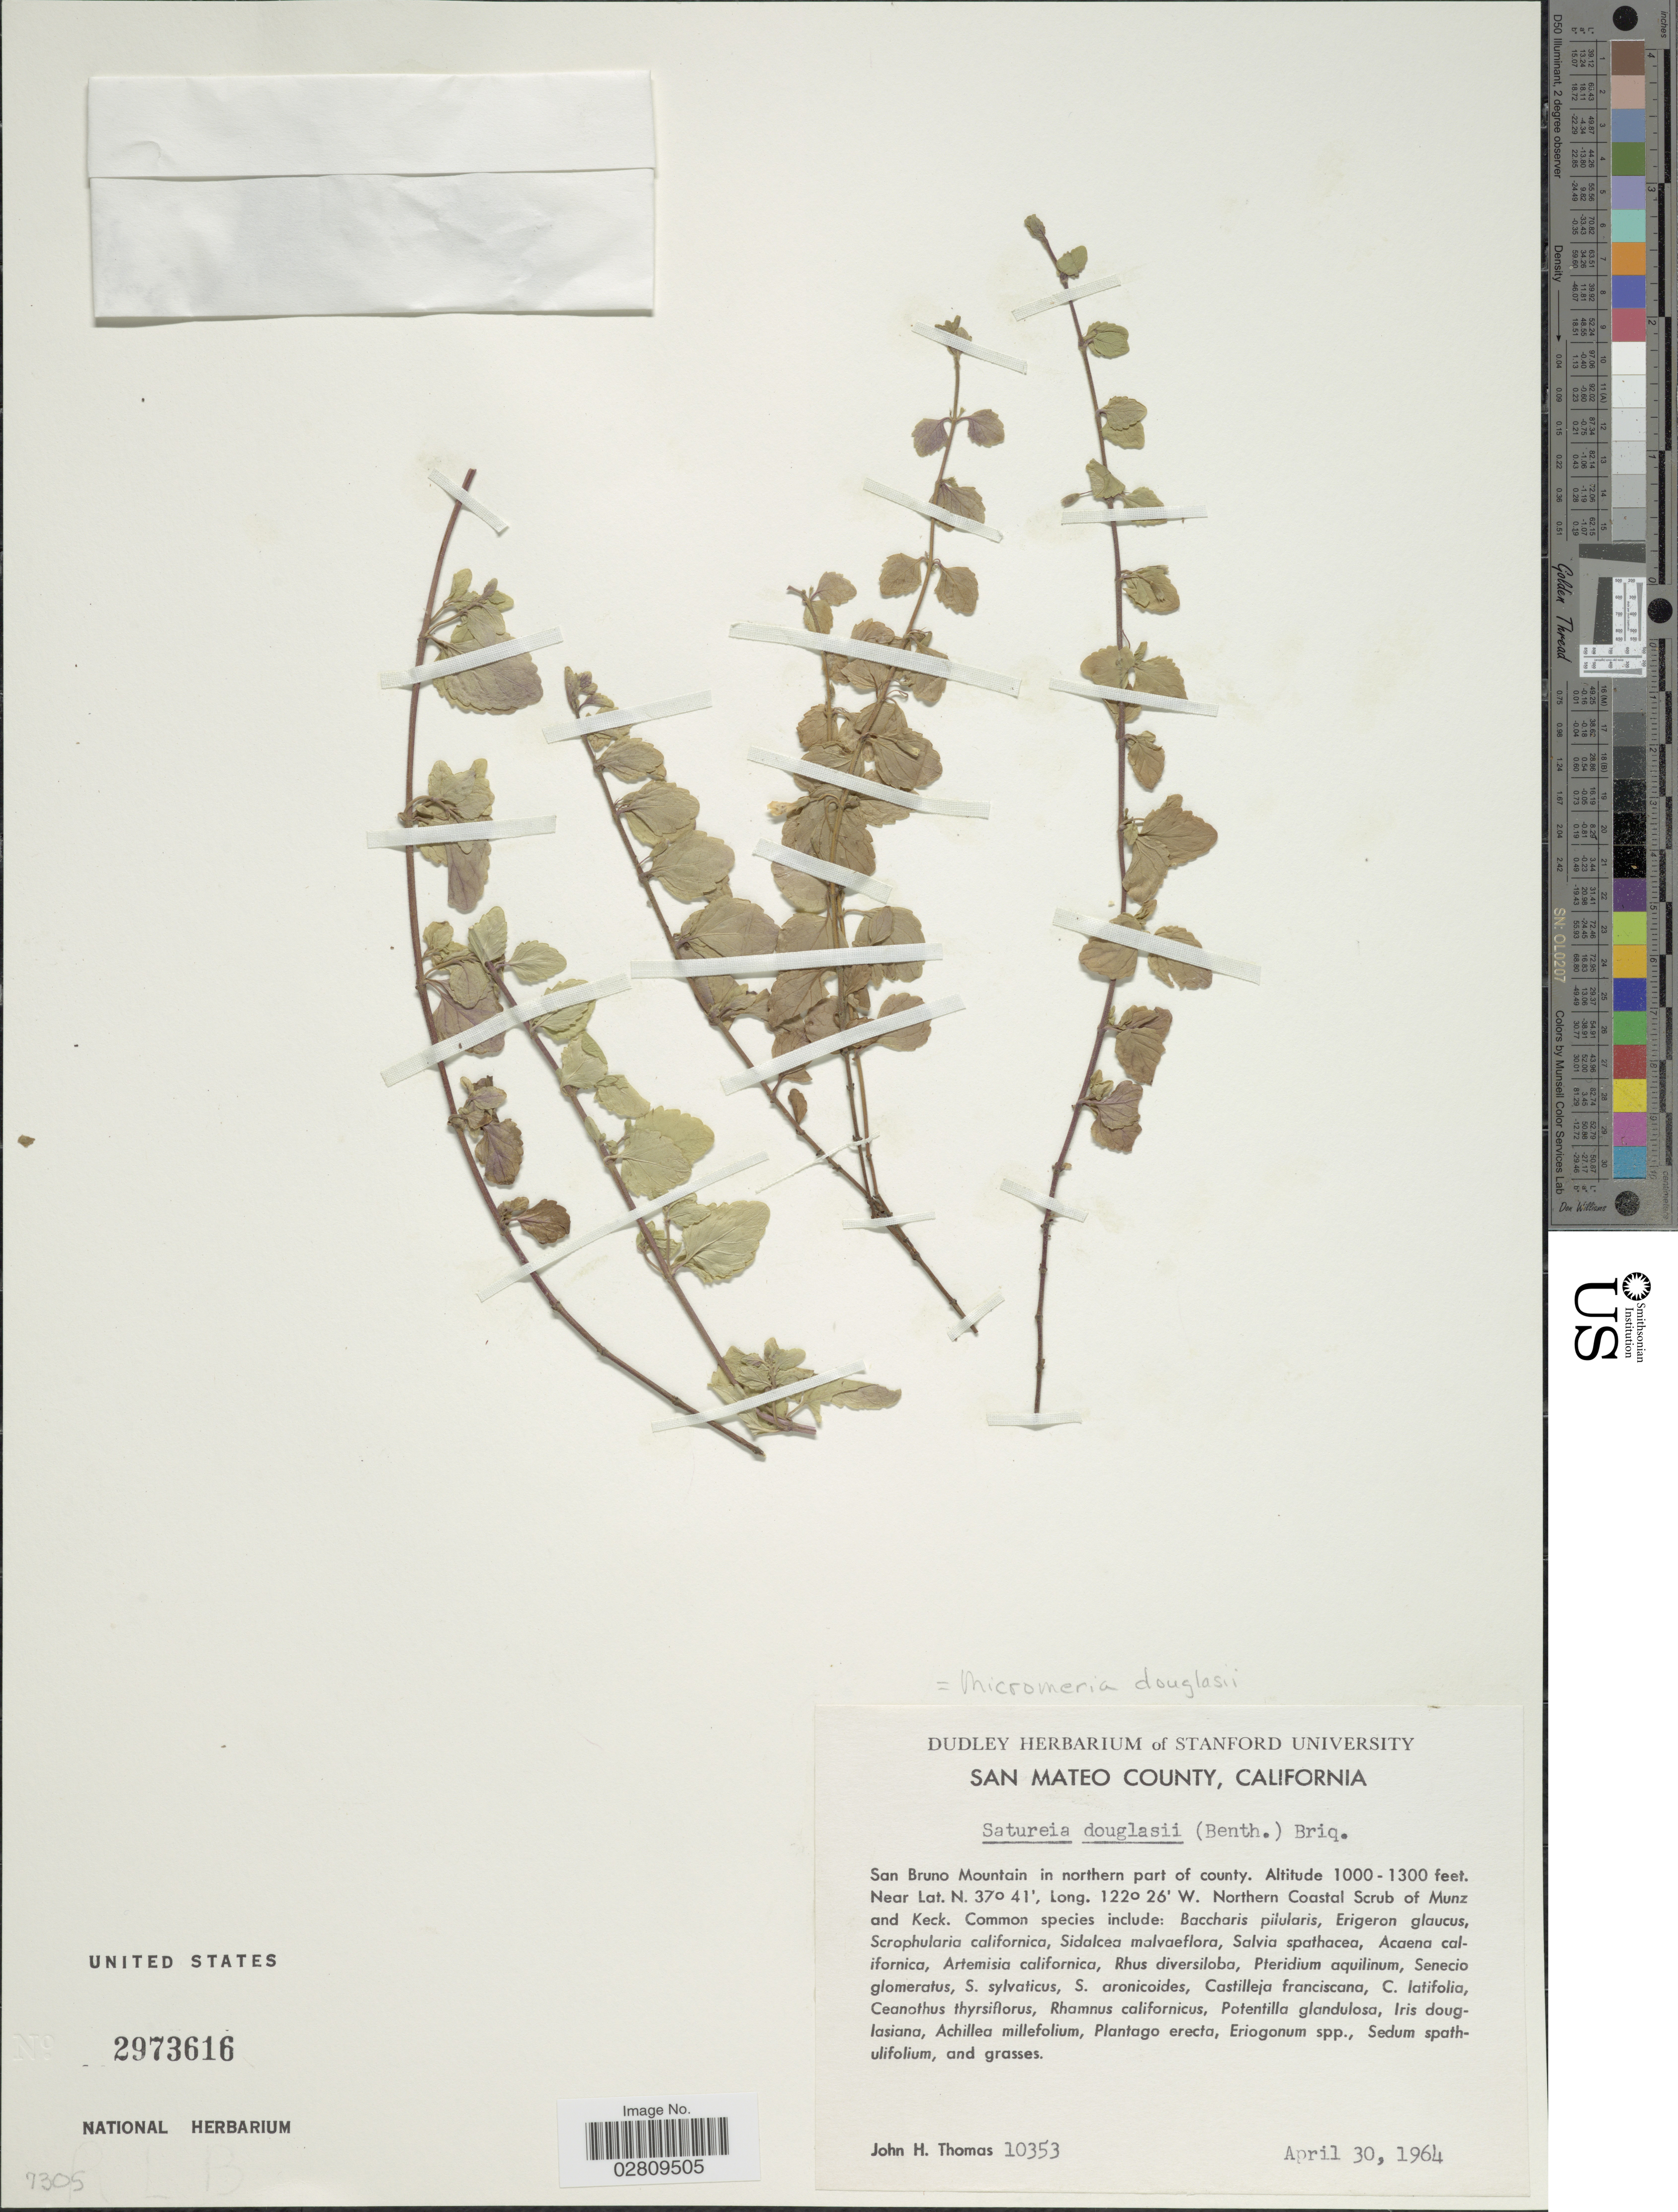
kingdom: Plantae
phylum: Tracheophyta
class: Magnoliopsida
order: Lamiales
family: Lamiaceae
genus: Micromeria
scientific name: Micromeria douglasii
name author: Benth.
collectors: J. H. Thomas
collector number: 10353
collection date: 1964-04-30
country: United States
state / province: California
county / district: San Mateo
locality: San Mateo County. San Bruno Mountain in northern part of county.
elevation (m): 305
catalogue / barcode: US 2973616